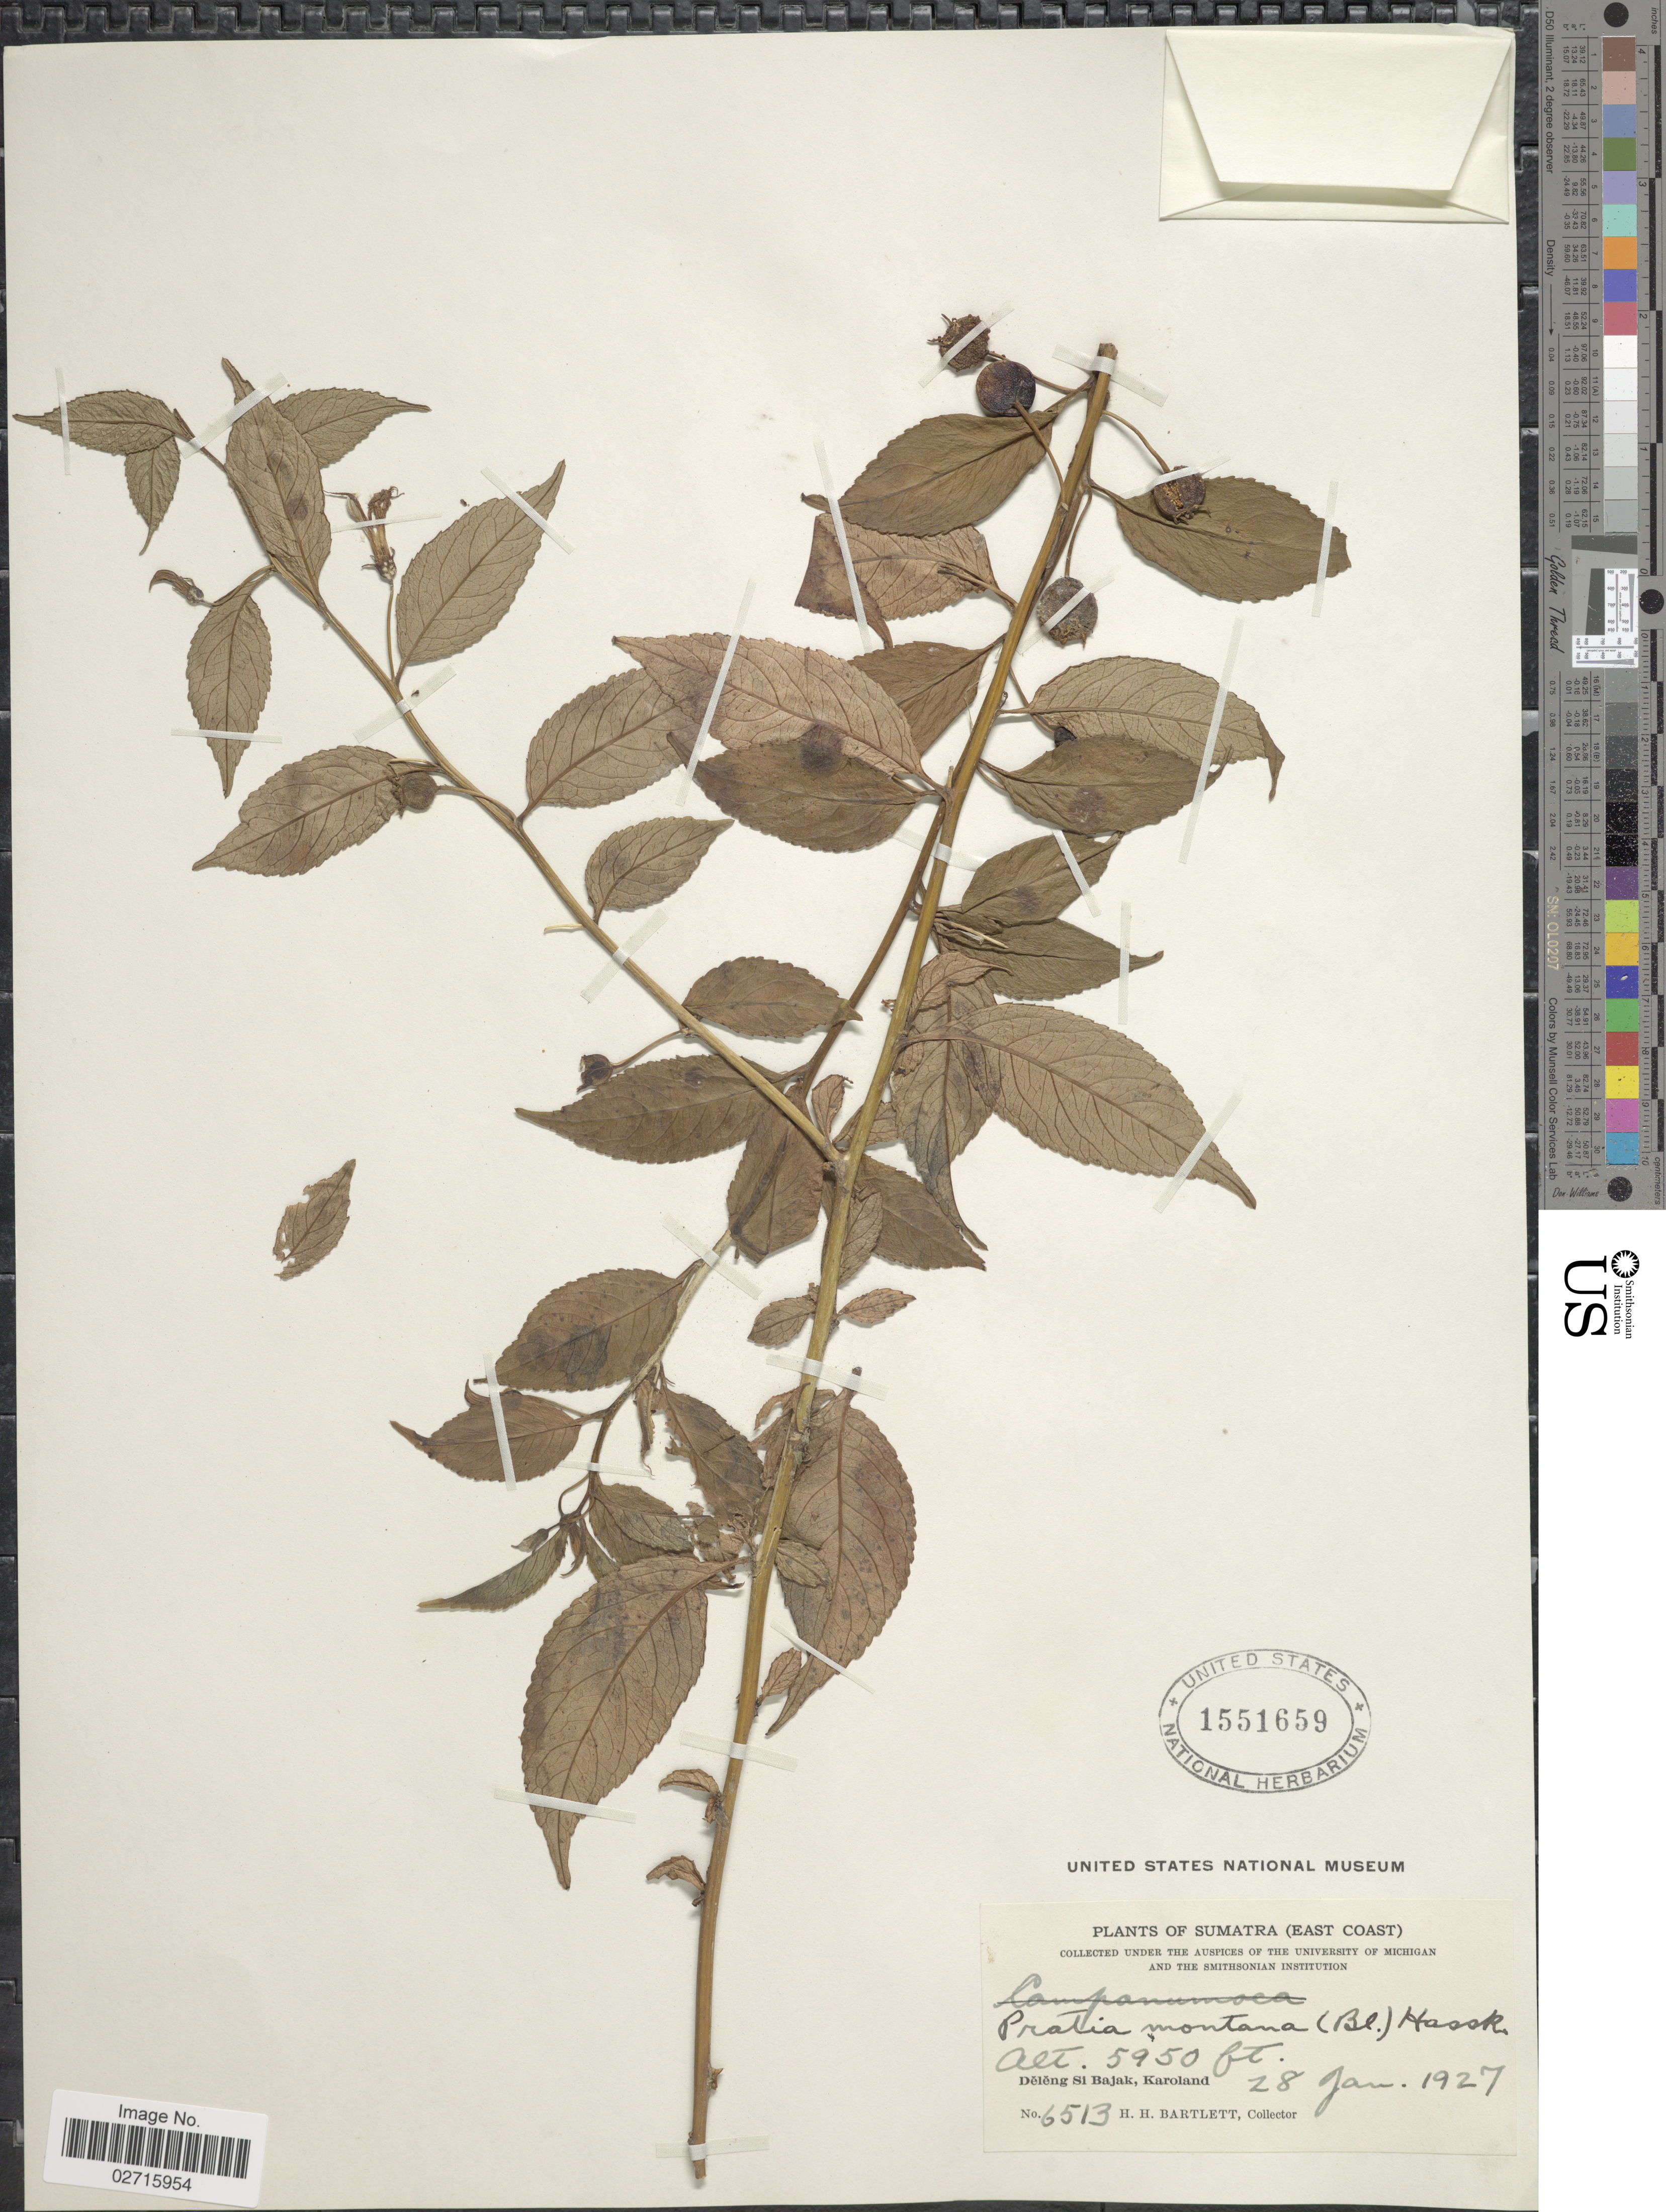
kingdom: Plantae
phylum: Tracheophyta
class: Magnoliopsida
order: Asterales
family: Campanulaceae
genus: Lobelia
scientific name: Lobelia montana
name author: Reinw. ex Blume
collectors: H. H. Bartlett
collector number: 6513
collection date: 1927-01-28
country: Indonesia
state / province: Sumatra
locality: (East Coast), Deleng Si Bajak, Karoland.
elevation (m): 1814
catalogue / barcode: US 1551659